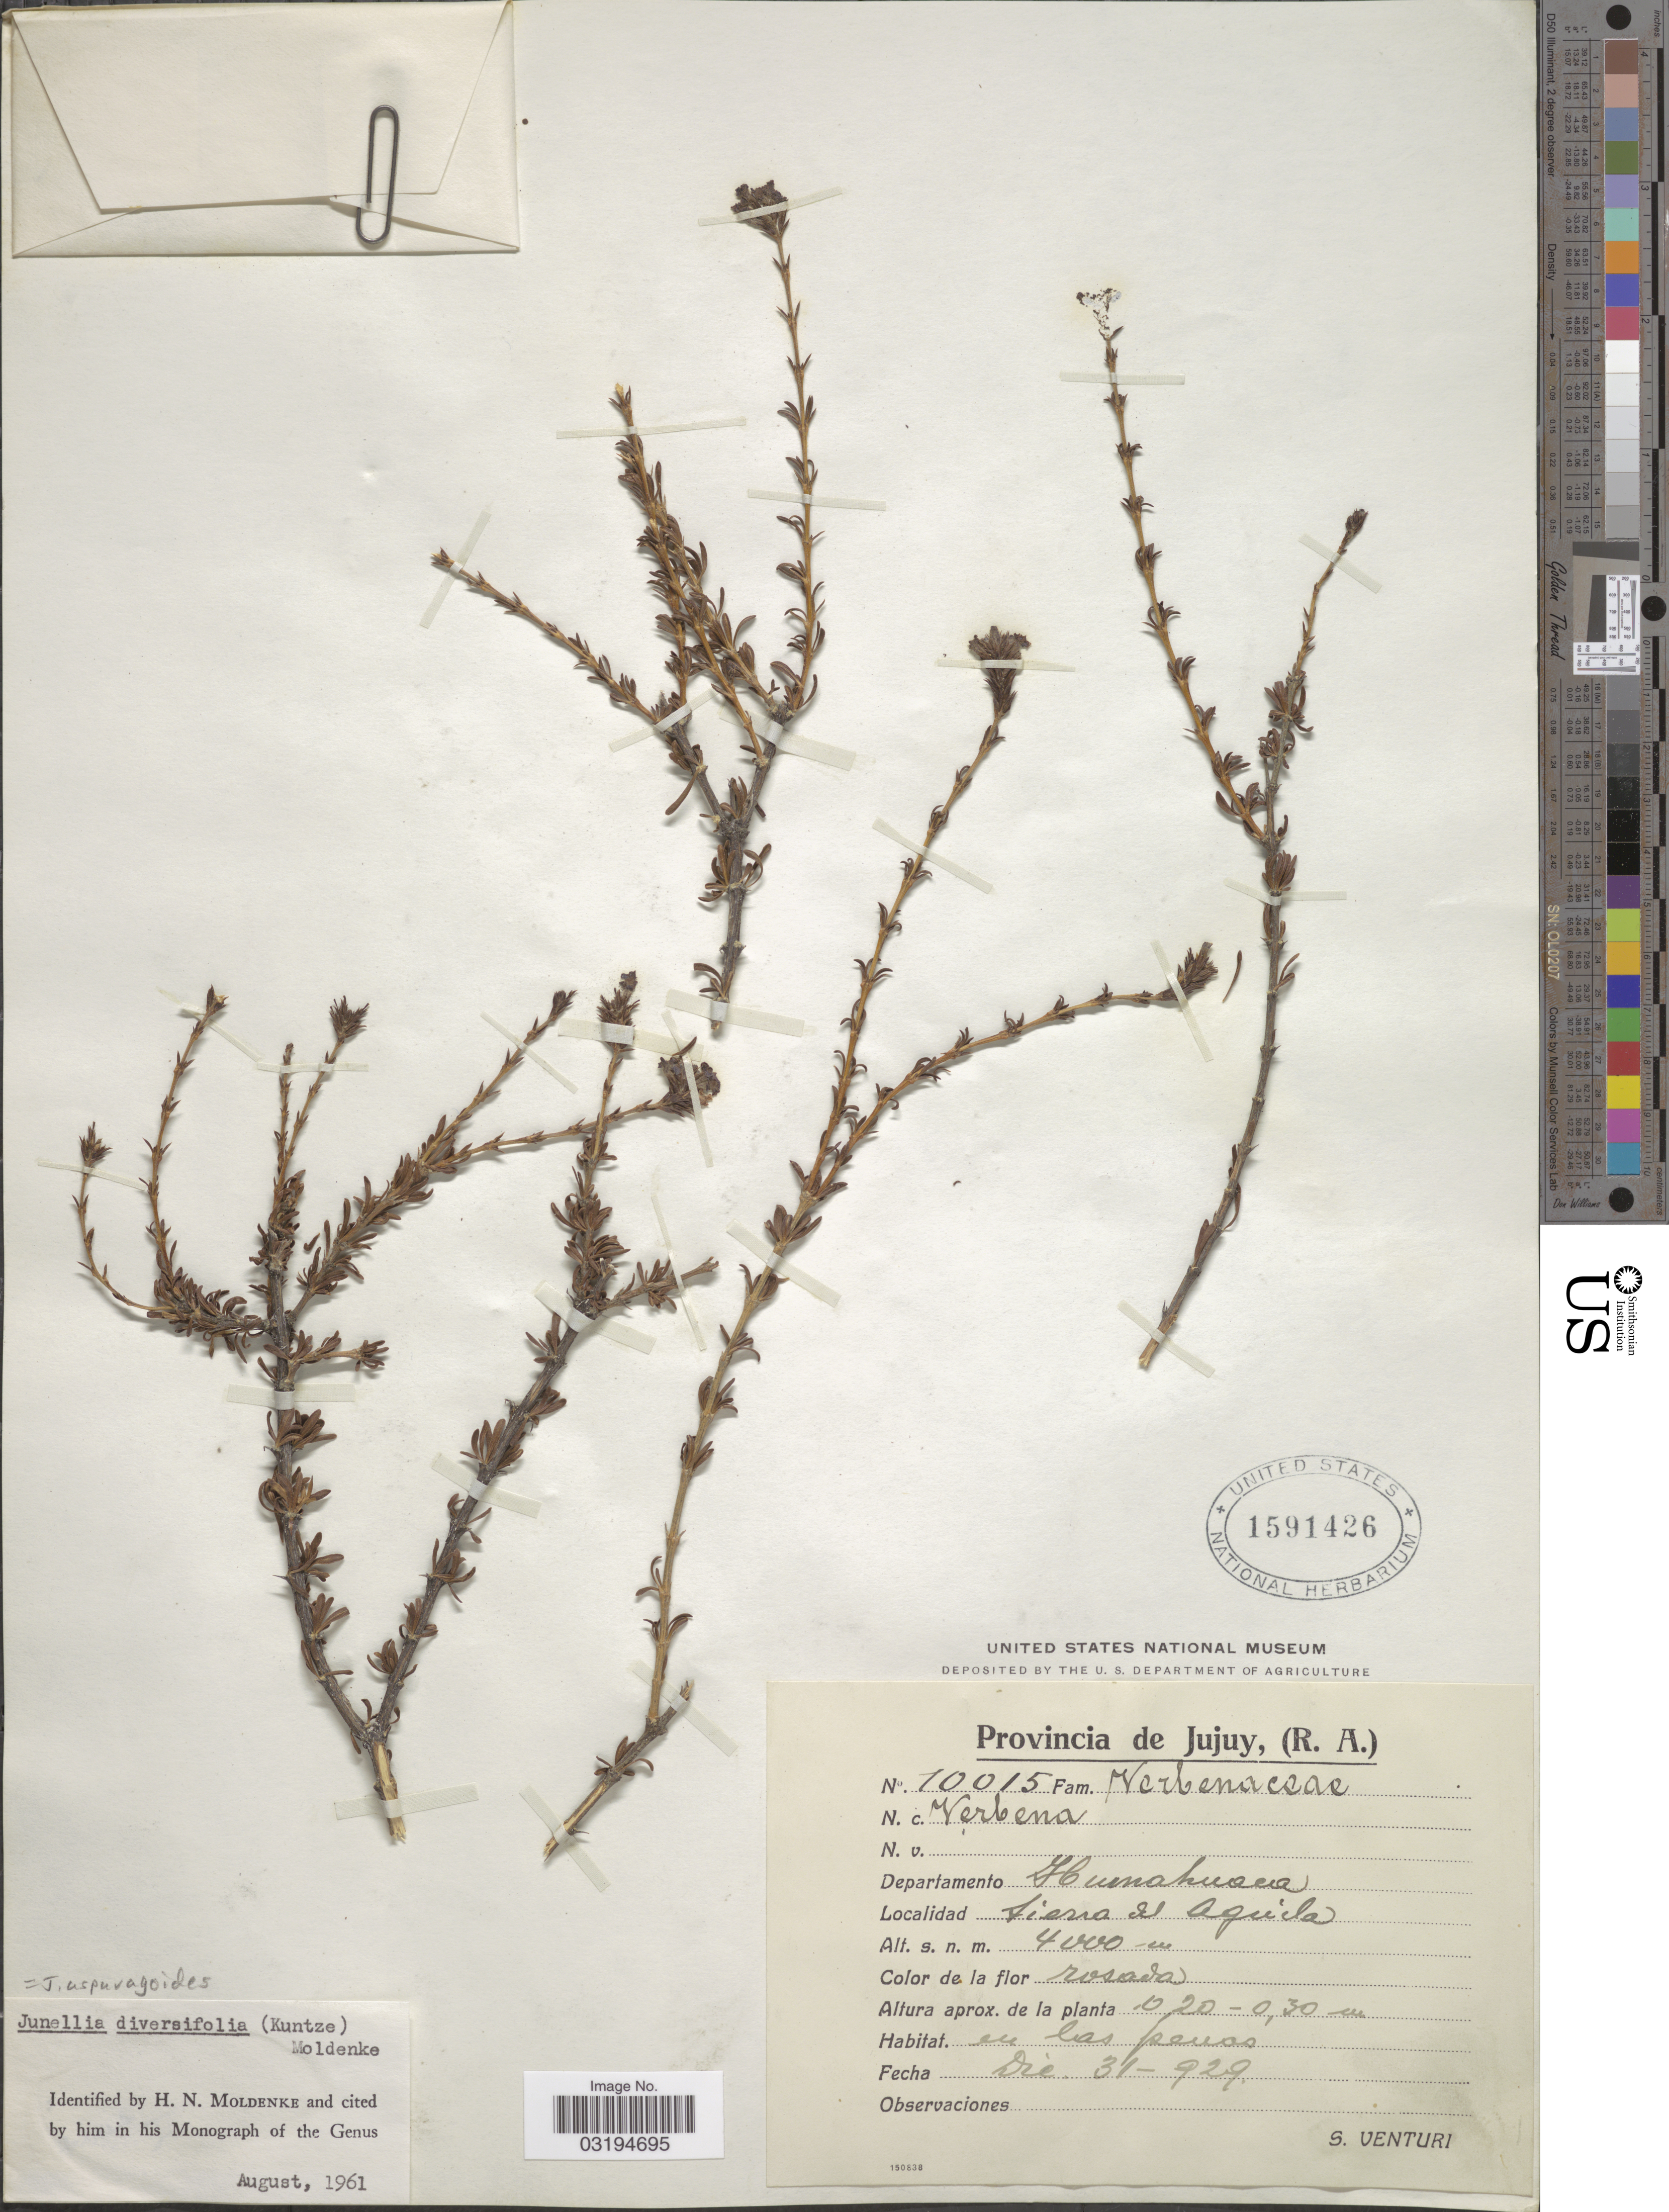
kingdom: Plantae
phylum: Tracheophyta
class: Magnoliopsida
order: Lamiales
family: Verbenaceae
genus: Junellia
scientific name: Junellia asparagoides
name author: (Gillies & Hook.) Moldenke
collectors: S. Venturi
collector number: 10015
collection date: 1929-12-31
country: Argentina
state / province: Jujuy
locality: Departamento Humahuaca. Sierra del Aquila.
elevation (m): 4000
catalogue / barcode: US 1591426